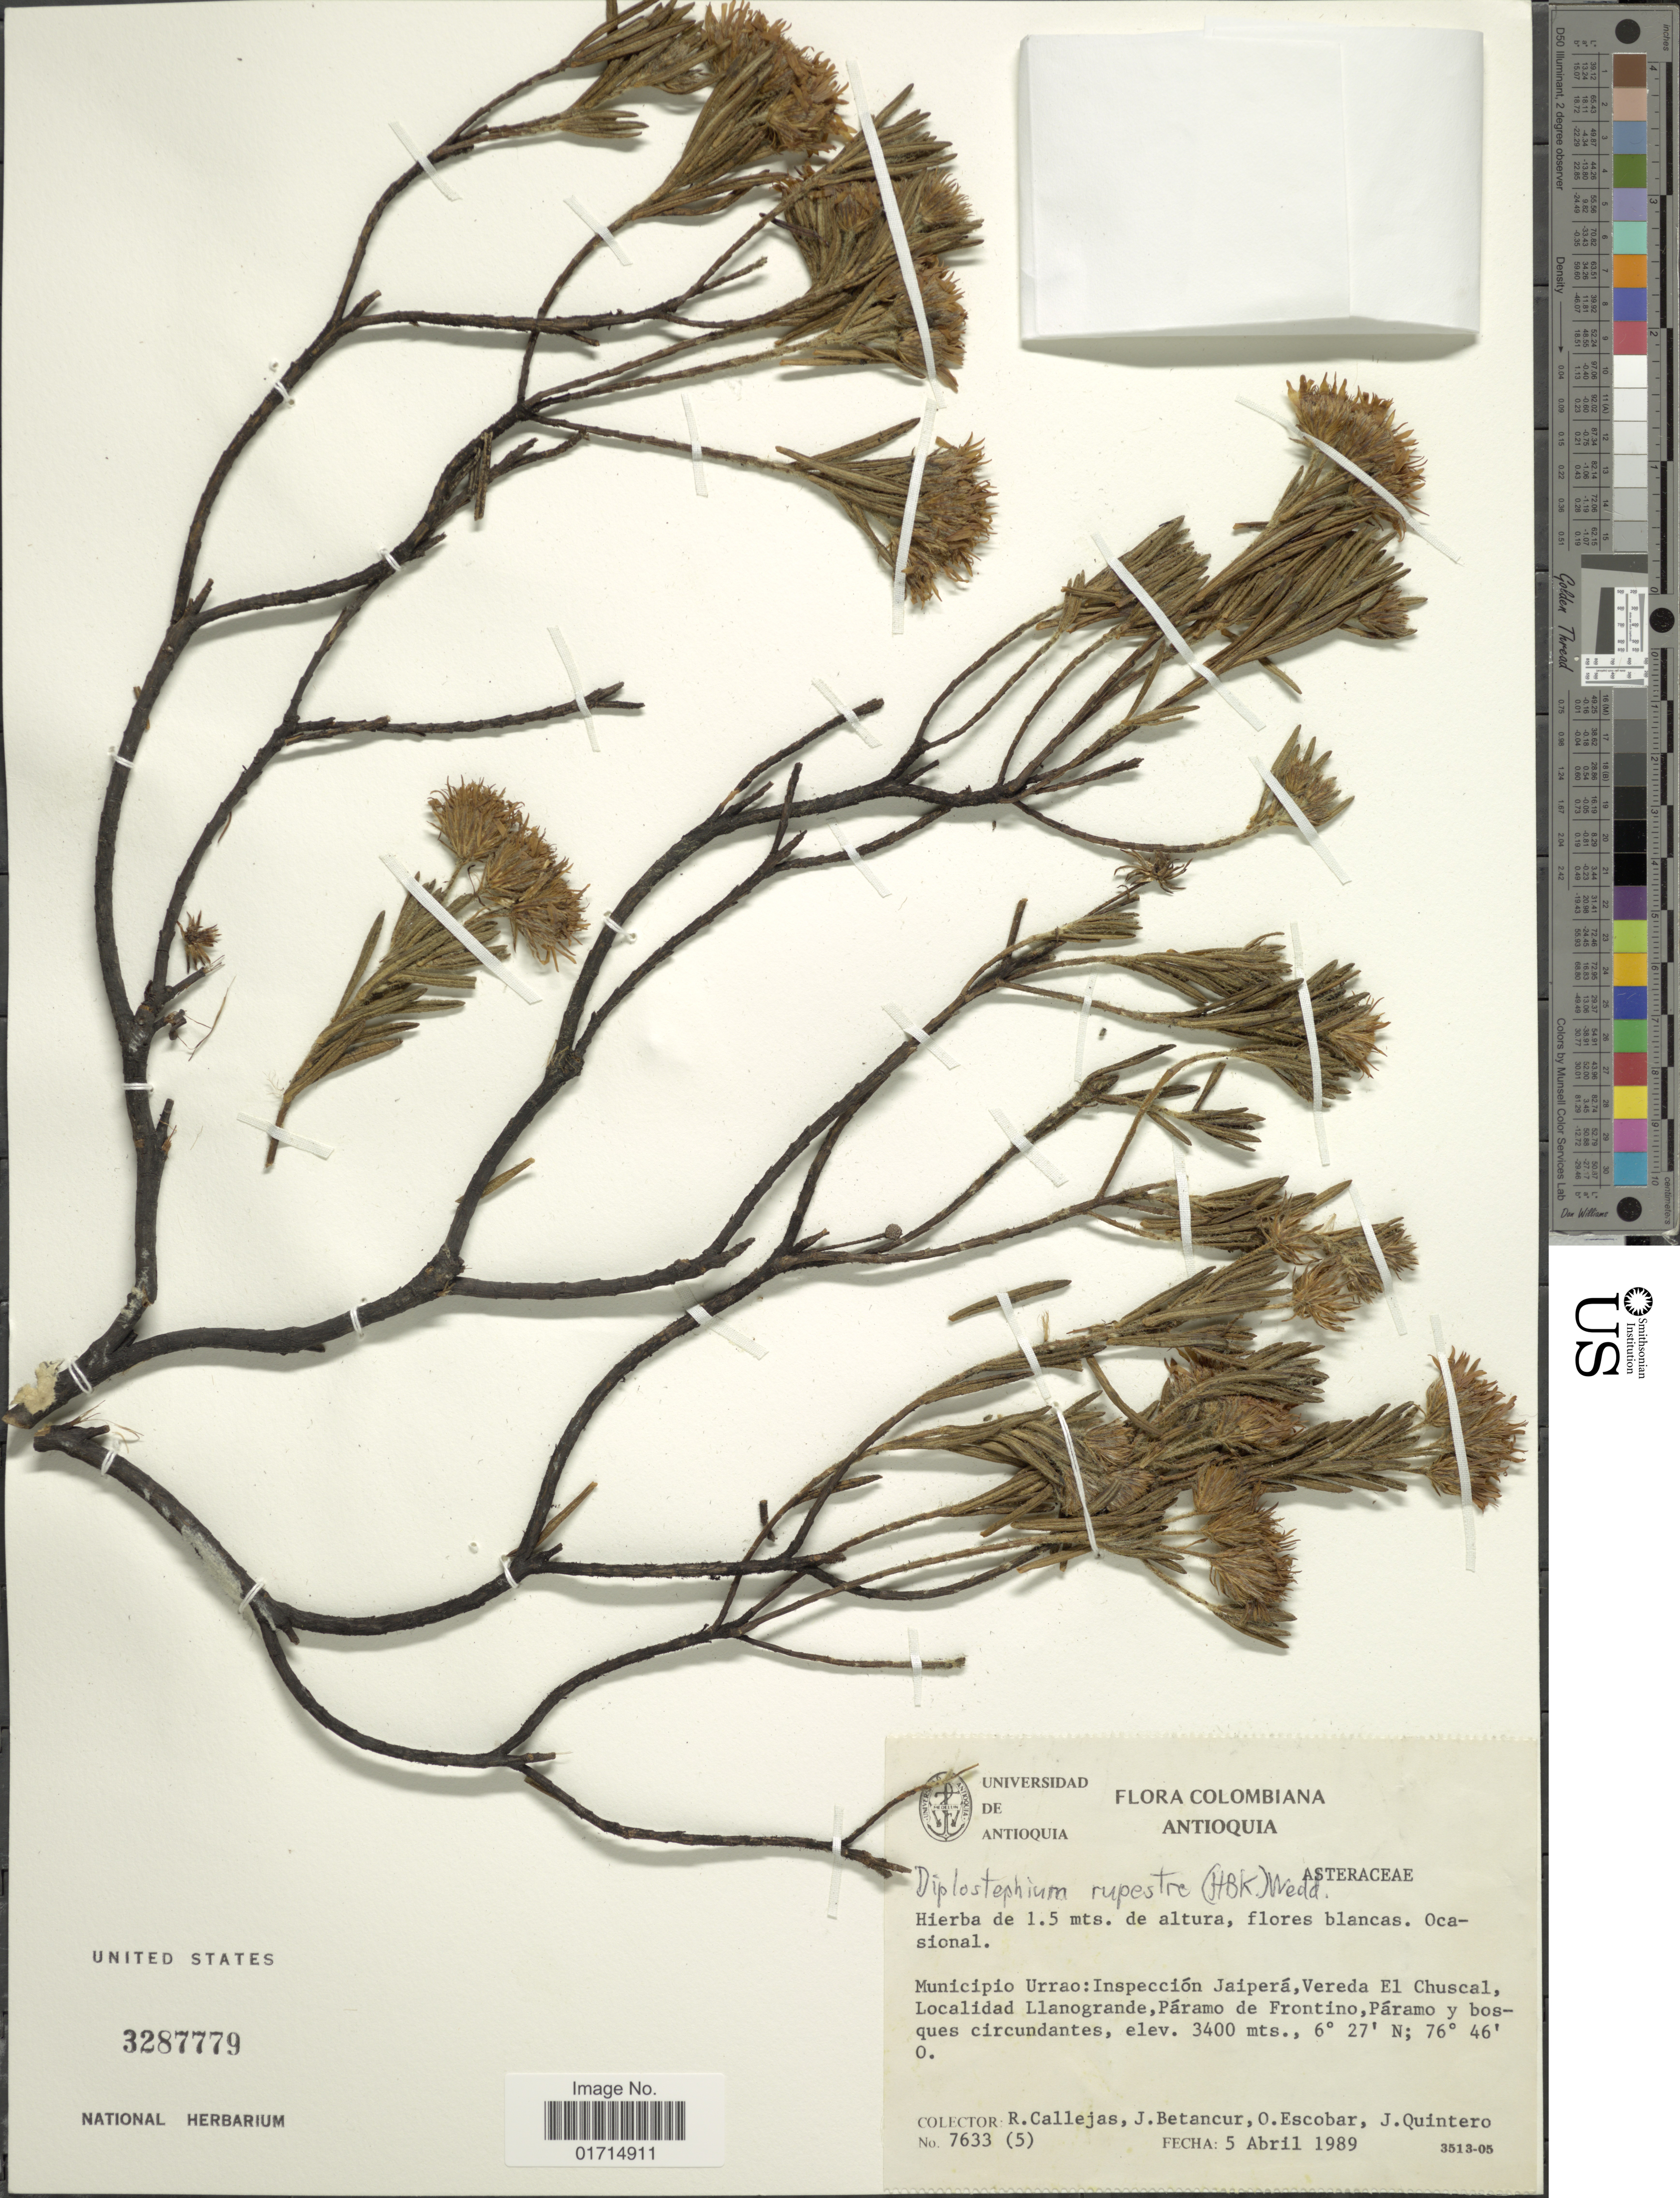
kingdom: Plantae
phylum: Tracheophyta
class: Magnoliopsida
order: Asterales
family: Asteraceae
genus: Diplostephium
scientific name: Diplostephium rupestre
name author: (Kunth) Wedd.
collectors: R. Callejas, J. Betancur, O. D. Escobar & J. Quintero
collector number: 7633 (5)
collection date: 1989-04-05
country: Colombia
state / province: Antioquia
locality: Municipio Urrao: Inspeccion Jaipera, Vereda El Chuscal, Localidad Llanogrande, Paramo de Frontino, Paramo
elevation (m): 3400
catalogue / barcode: US 3287779